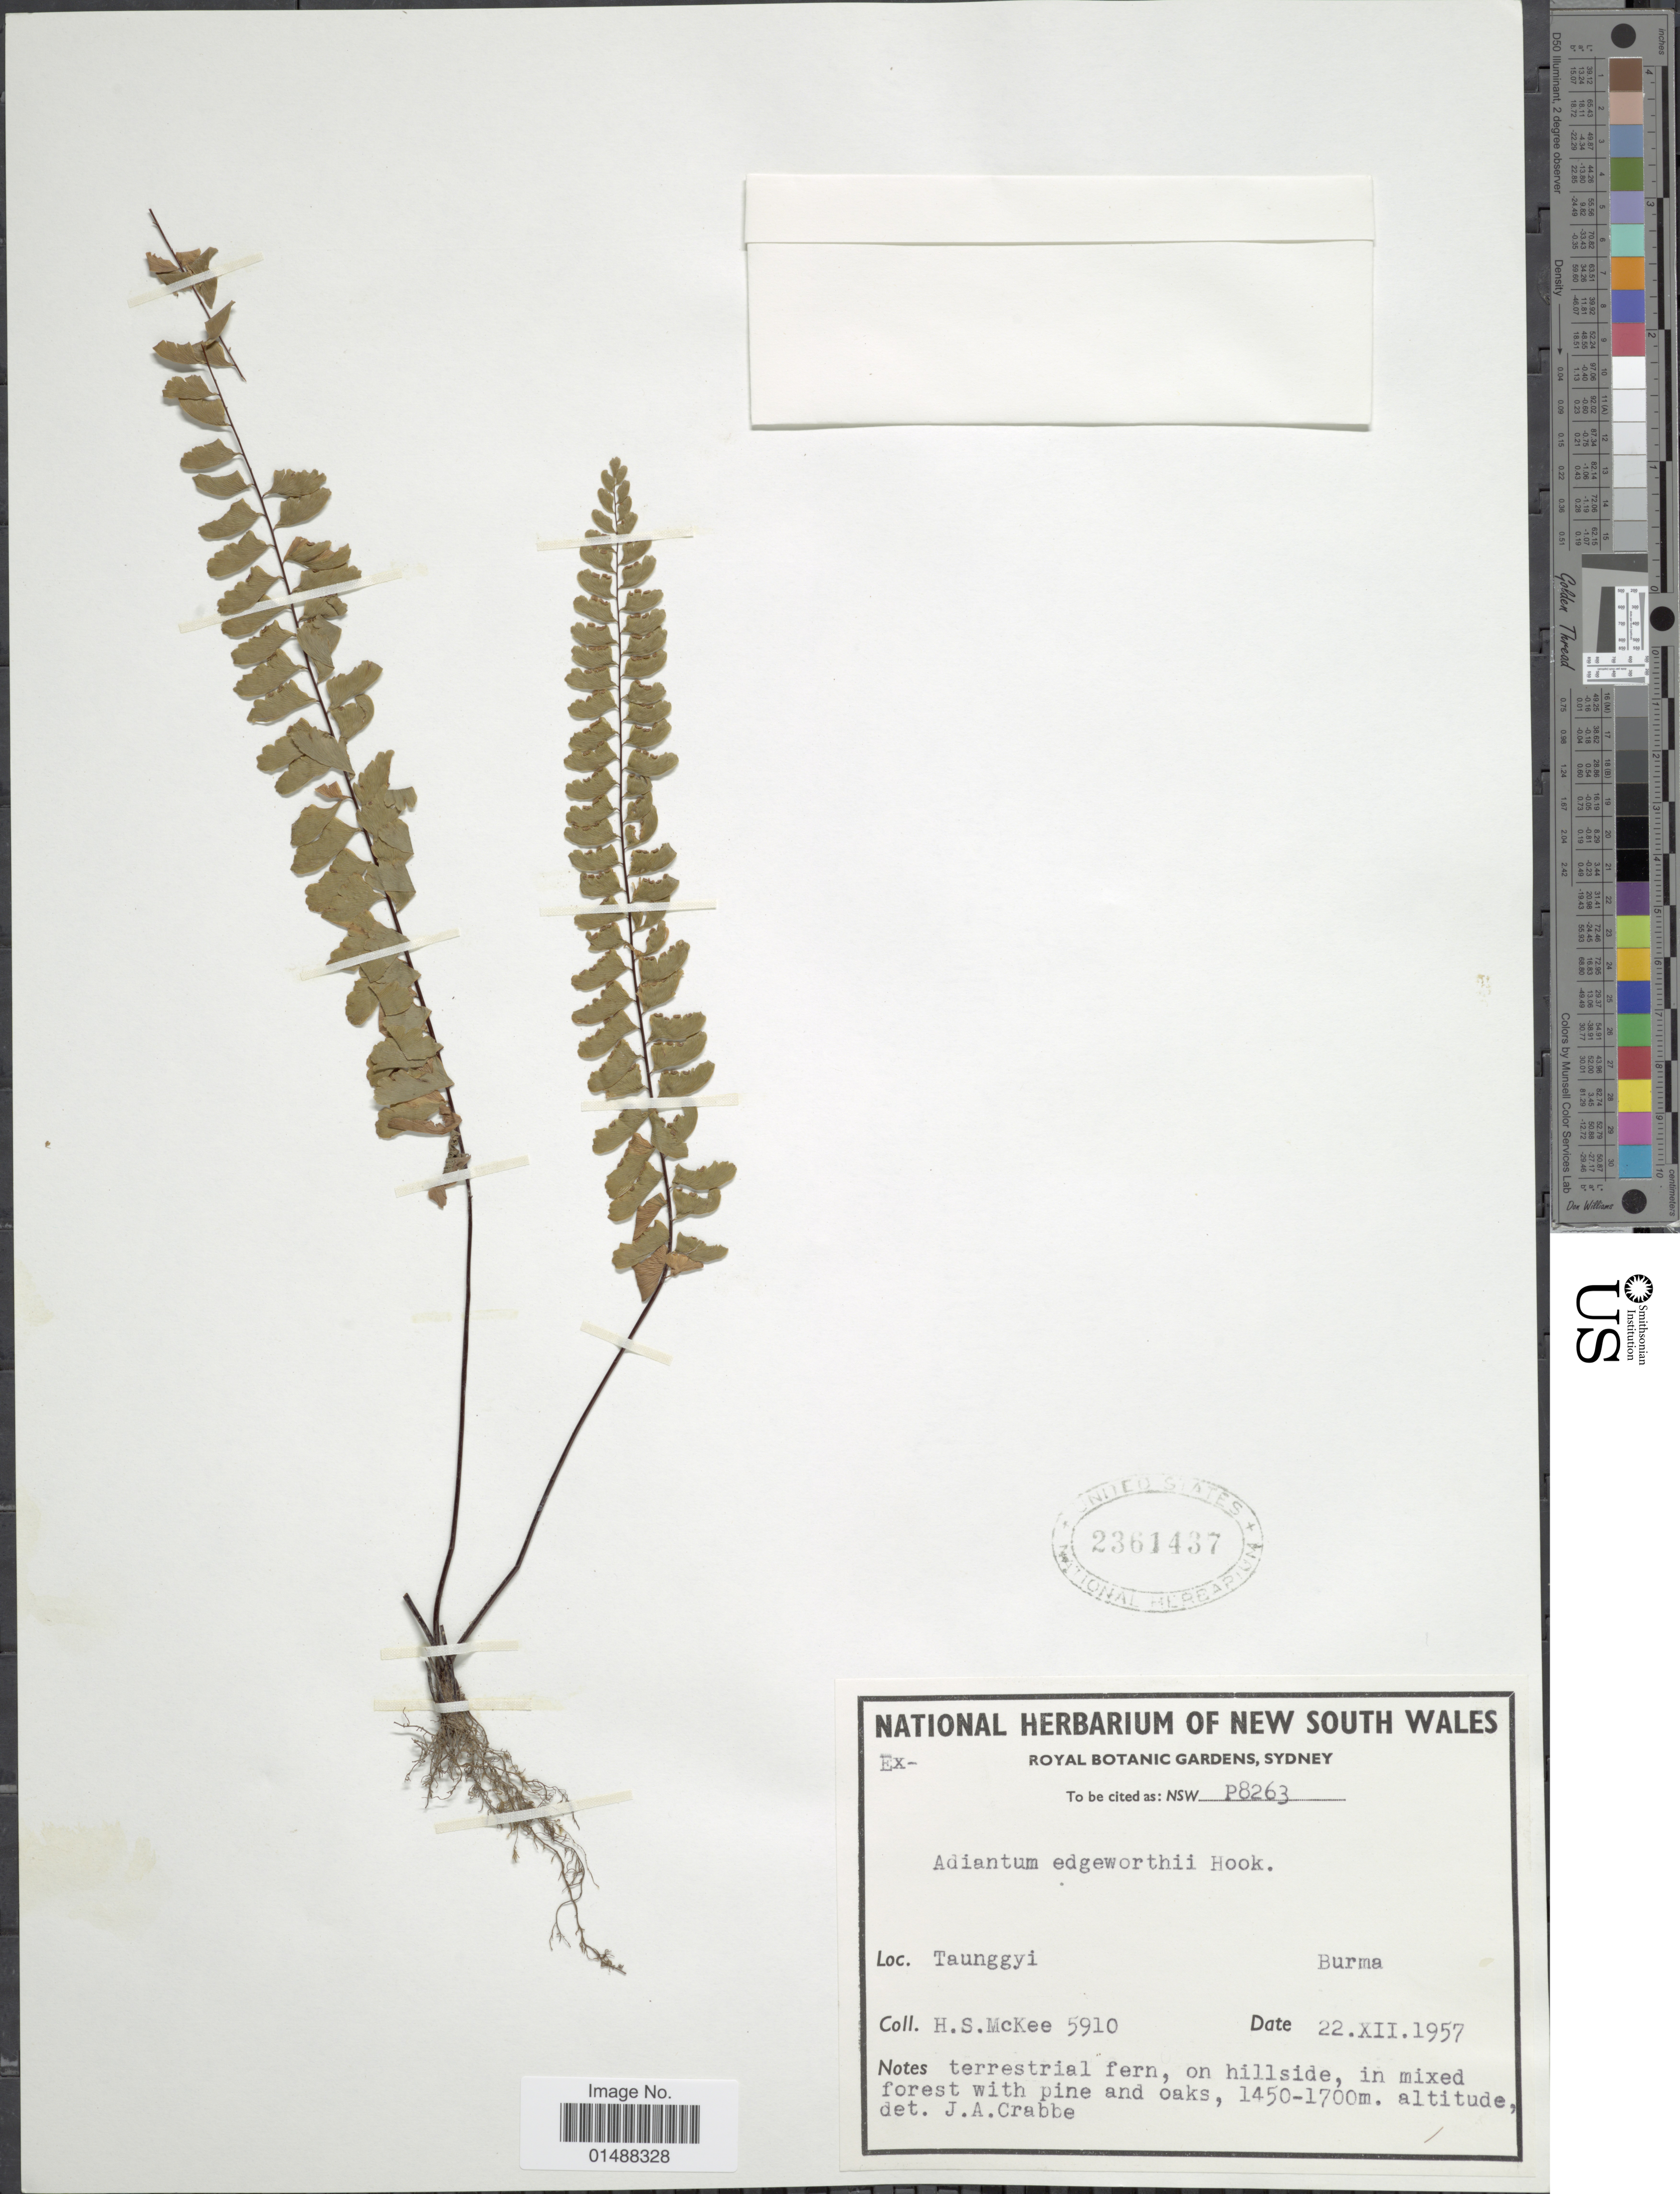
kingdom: Plantae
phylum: Tracheophyta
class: Polypodiopsida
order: Polypodiales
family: Pteridaceae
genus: Adiantum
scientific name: Adiantum edgeworthii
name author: Hook.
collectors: H. S. McKee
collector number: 5910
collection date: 1957-12-22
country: Myanmar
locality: Taunggyi, Burma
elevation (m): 1450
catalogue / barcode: US 2361437